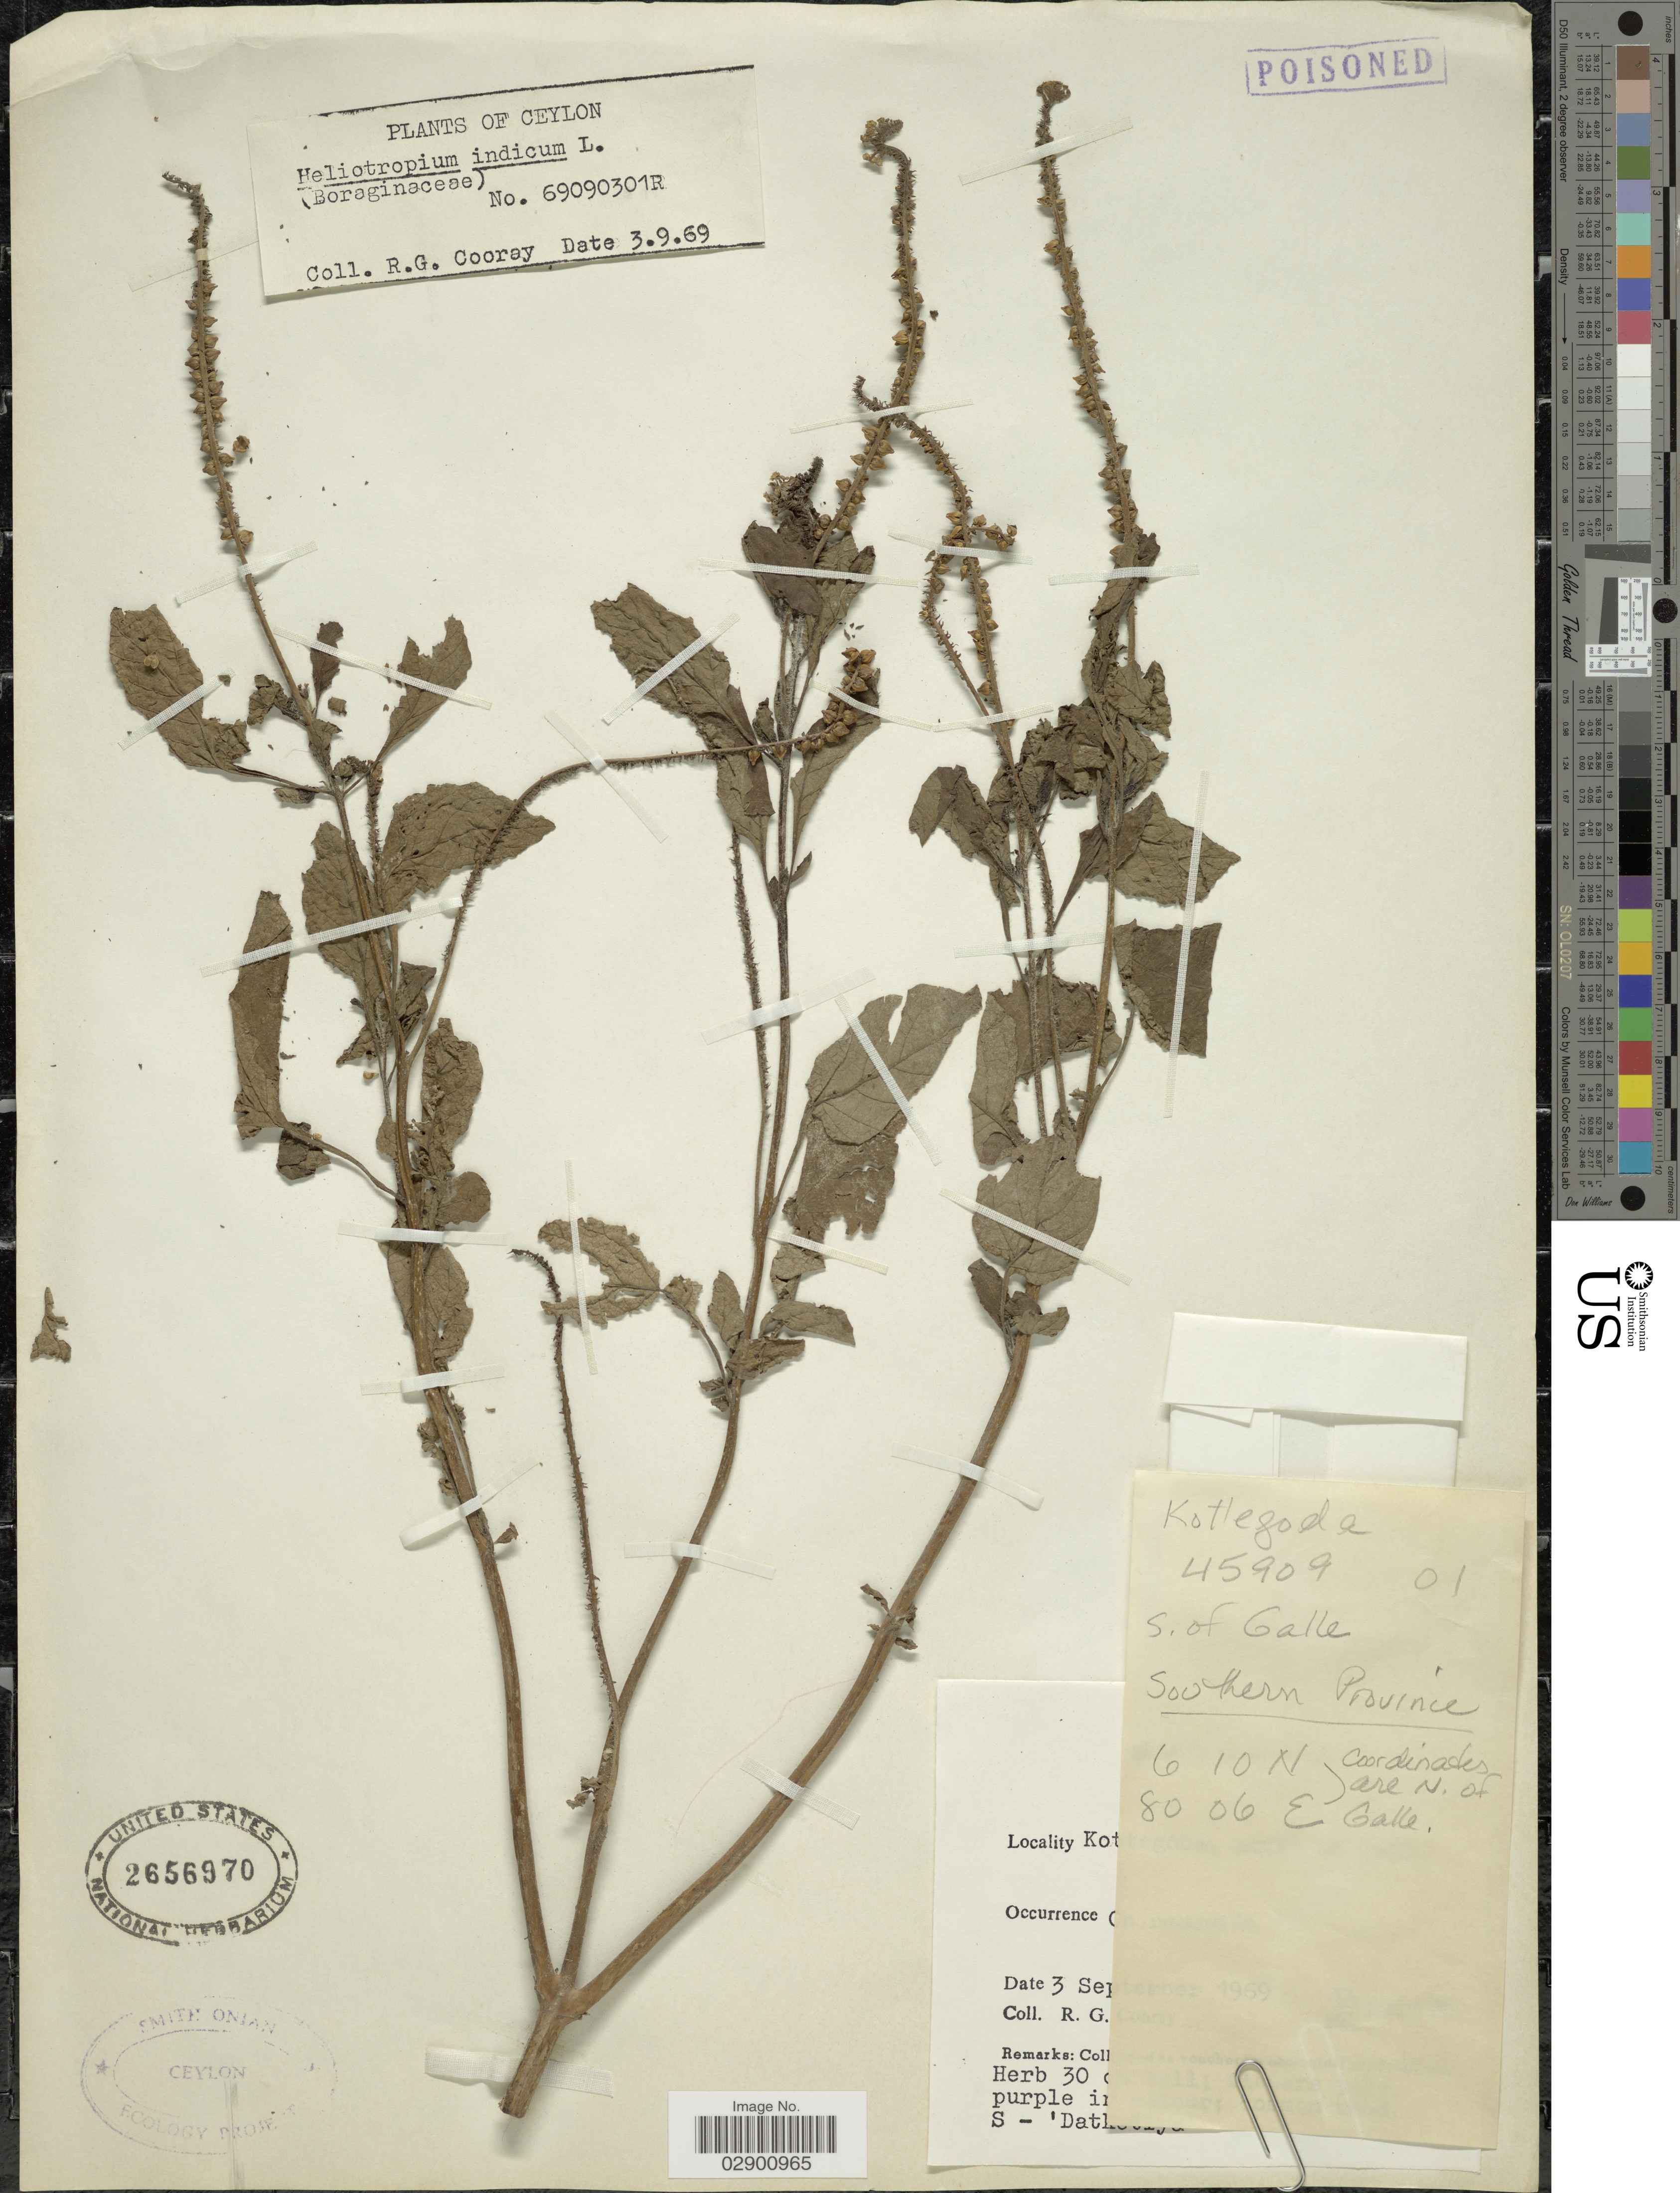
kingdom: Plantae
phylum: Tracheophyta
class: Magnoliopsida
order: Boraginales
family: Heliotropiaceae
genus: Heliotropium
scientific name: Heliotropium indicum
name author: L.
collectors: R. Cooray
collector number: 69090301R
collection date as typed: Transcribed d/m/y: 3/9/69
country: Sri Lanka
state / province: Southern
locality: Ceylon. Kottegoda. S. of Galle. Southern Province.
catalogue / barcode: US 2656970